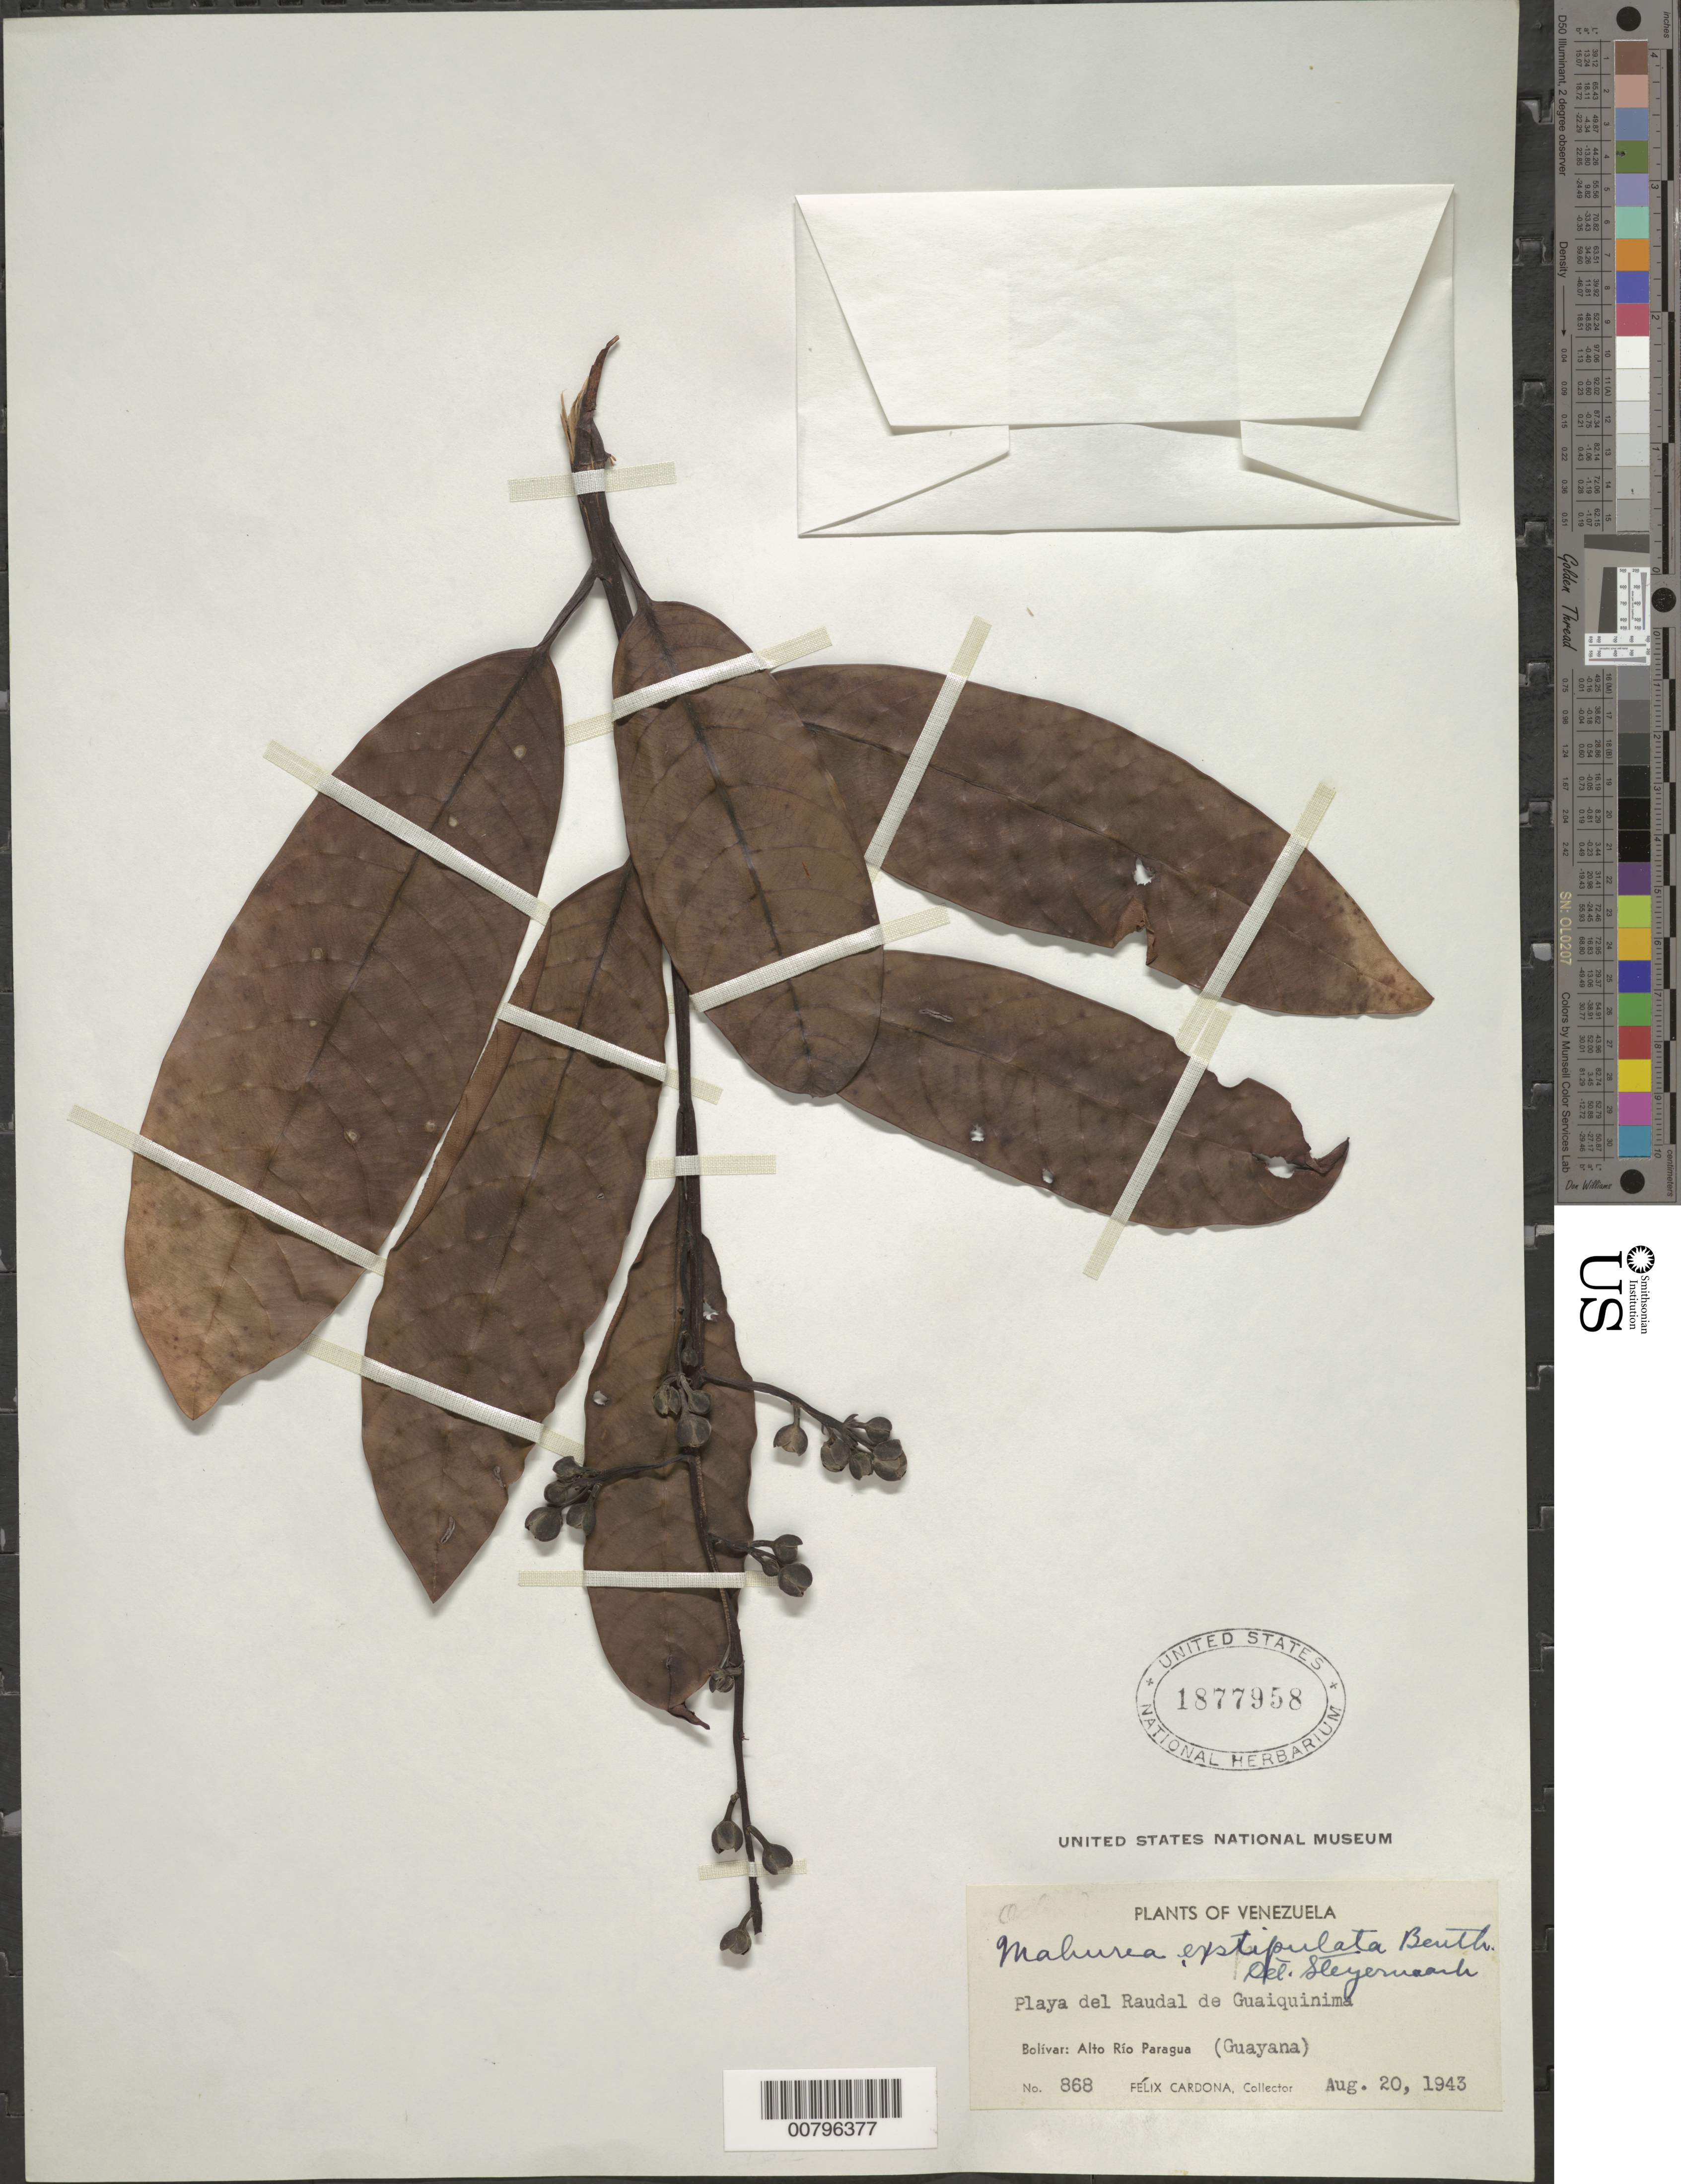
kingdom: Plantae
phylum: Tracheophyta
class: Magnoliopsida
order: Malpighiales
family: Calophyllaceae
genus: Mahurea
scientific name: Mahurea exstipulata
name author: Benth.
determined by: Steyermark, Julian A., (VEN)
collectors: F. Cardona Puig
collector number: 868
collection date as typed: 20-Aug-43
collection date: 1943-08-20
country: Venezuela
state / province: Bolívar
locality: Alto Río Paragua, Raudal de Guaiquimima (Guayana)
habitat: Playa del Raudal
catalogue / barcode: US 1877958